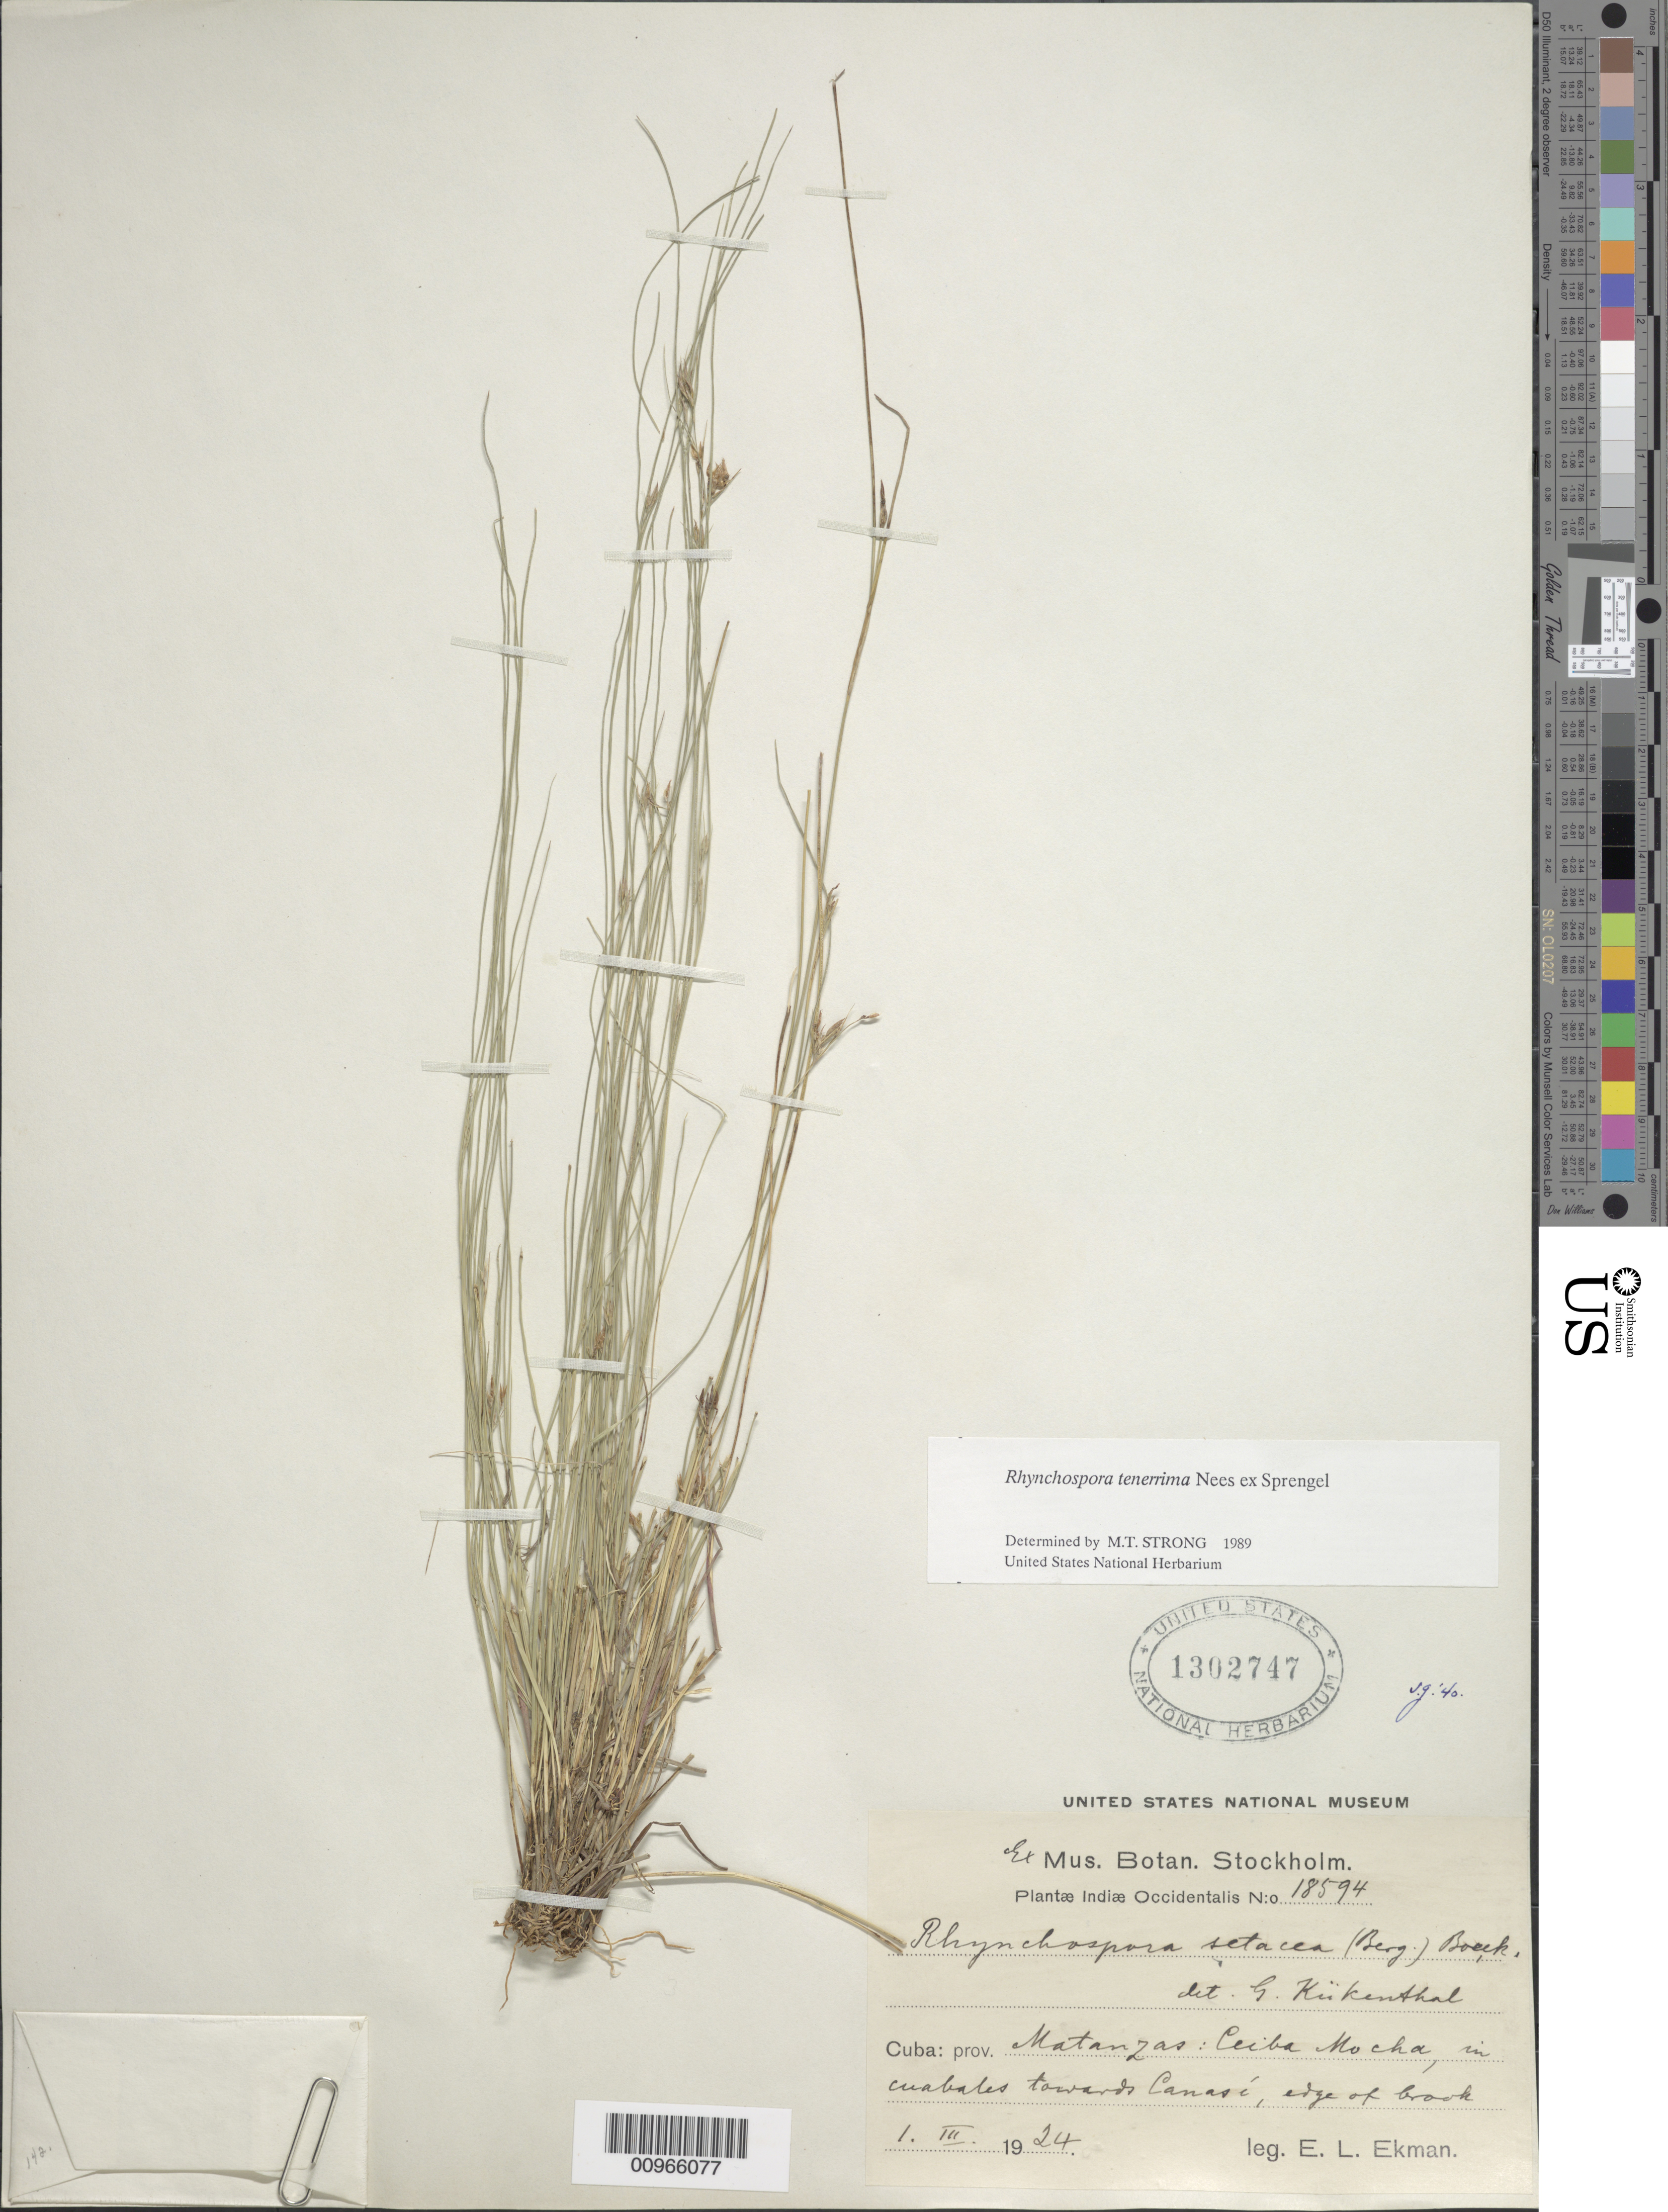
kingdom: Plantae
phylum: Tracheophyta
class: Liliopsida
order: Poales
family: Cyperaceae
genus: Rhynchospora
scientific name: Rhynchospora tenerrima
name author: Nees ex Spreng.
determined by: Strong, M. T., (US), Smithsonian Institution - National Museum of Natural History (UNITED STATES)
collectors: E. L. Ekman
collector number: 18594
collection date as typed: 01 Mar 1924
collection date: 1924-03-01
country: Cuba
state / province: Matanzas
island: Cuba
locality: Ceiba Mocha, in cuabales towards Canasé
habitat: Edge of brook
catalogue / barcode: US 1302747